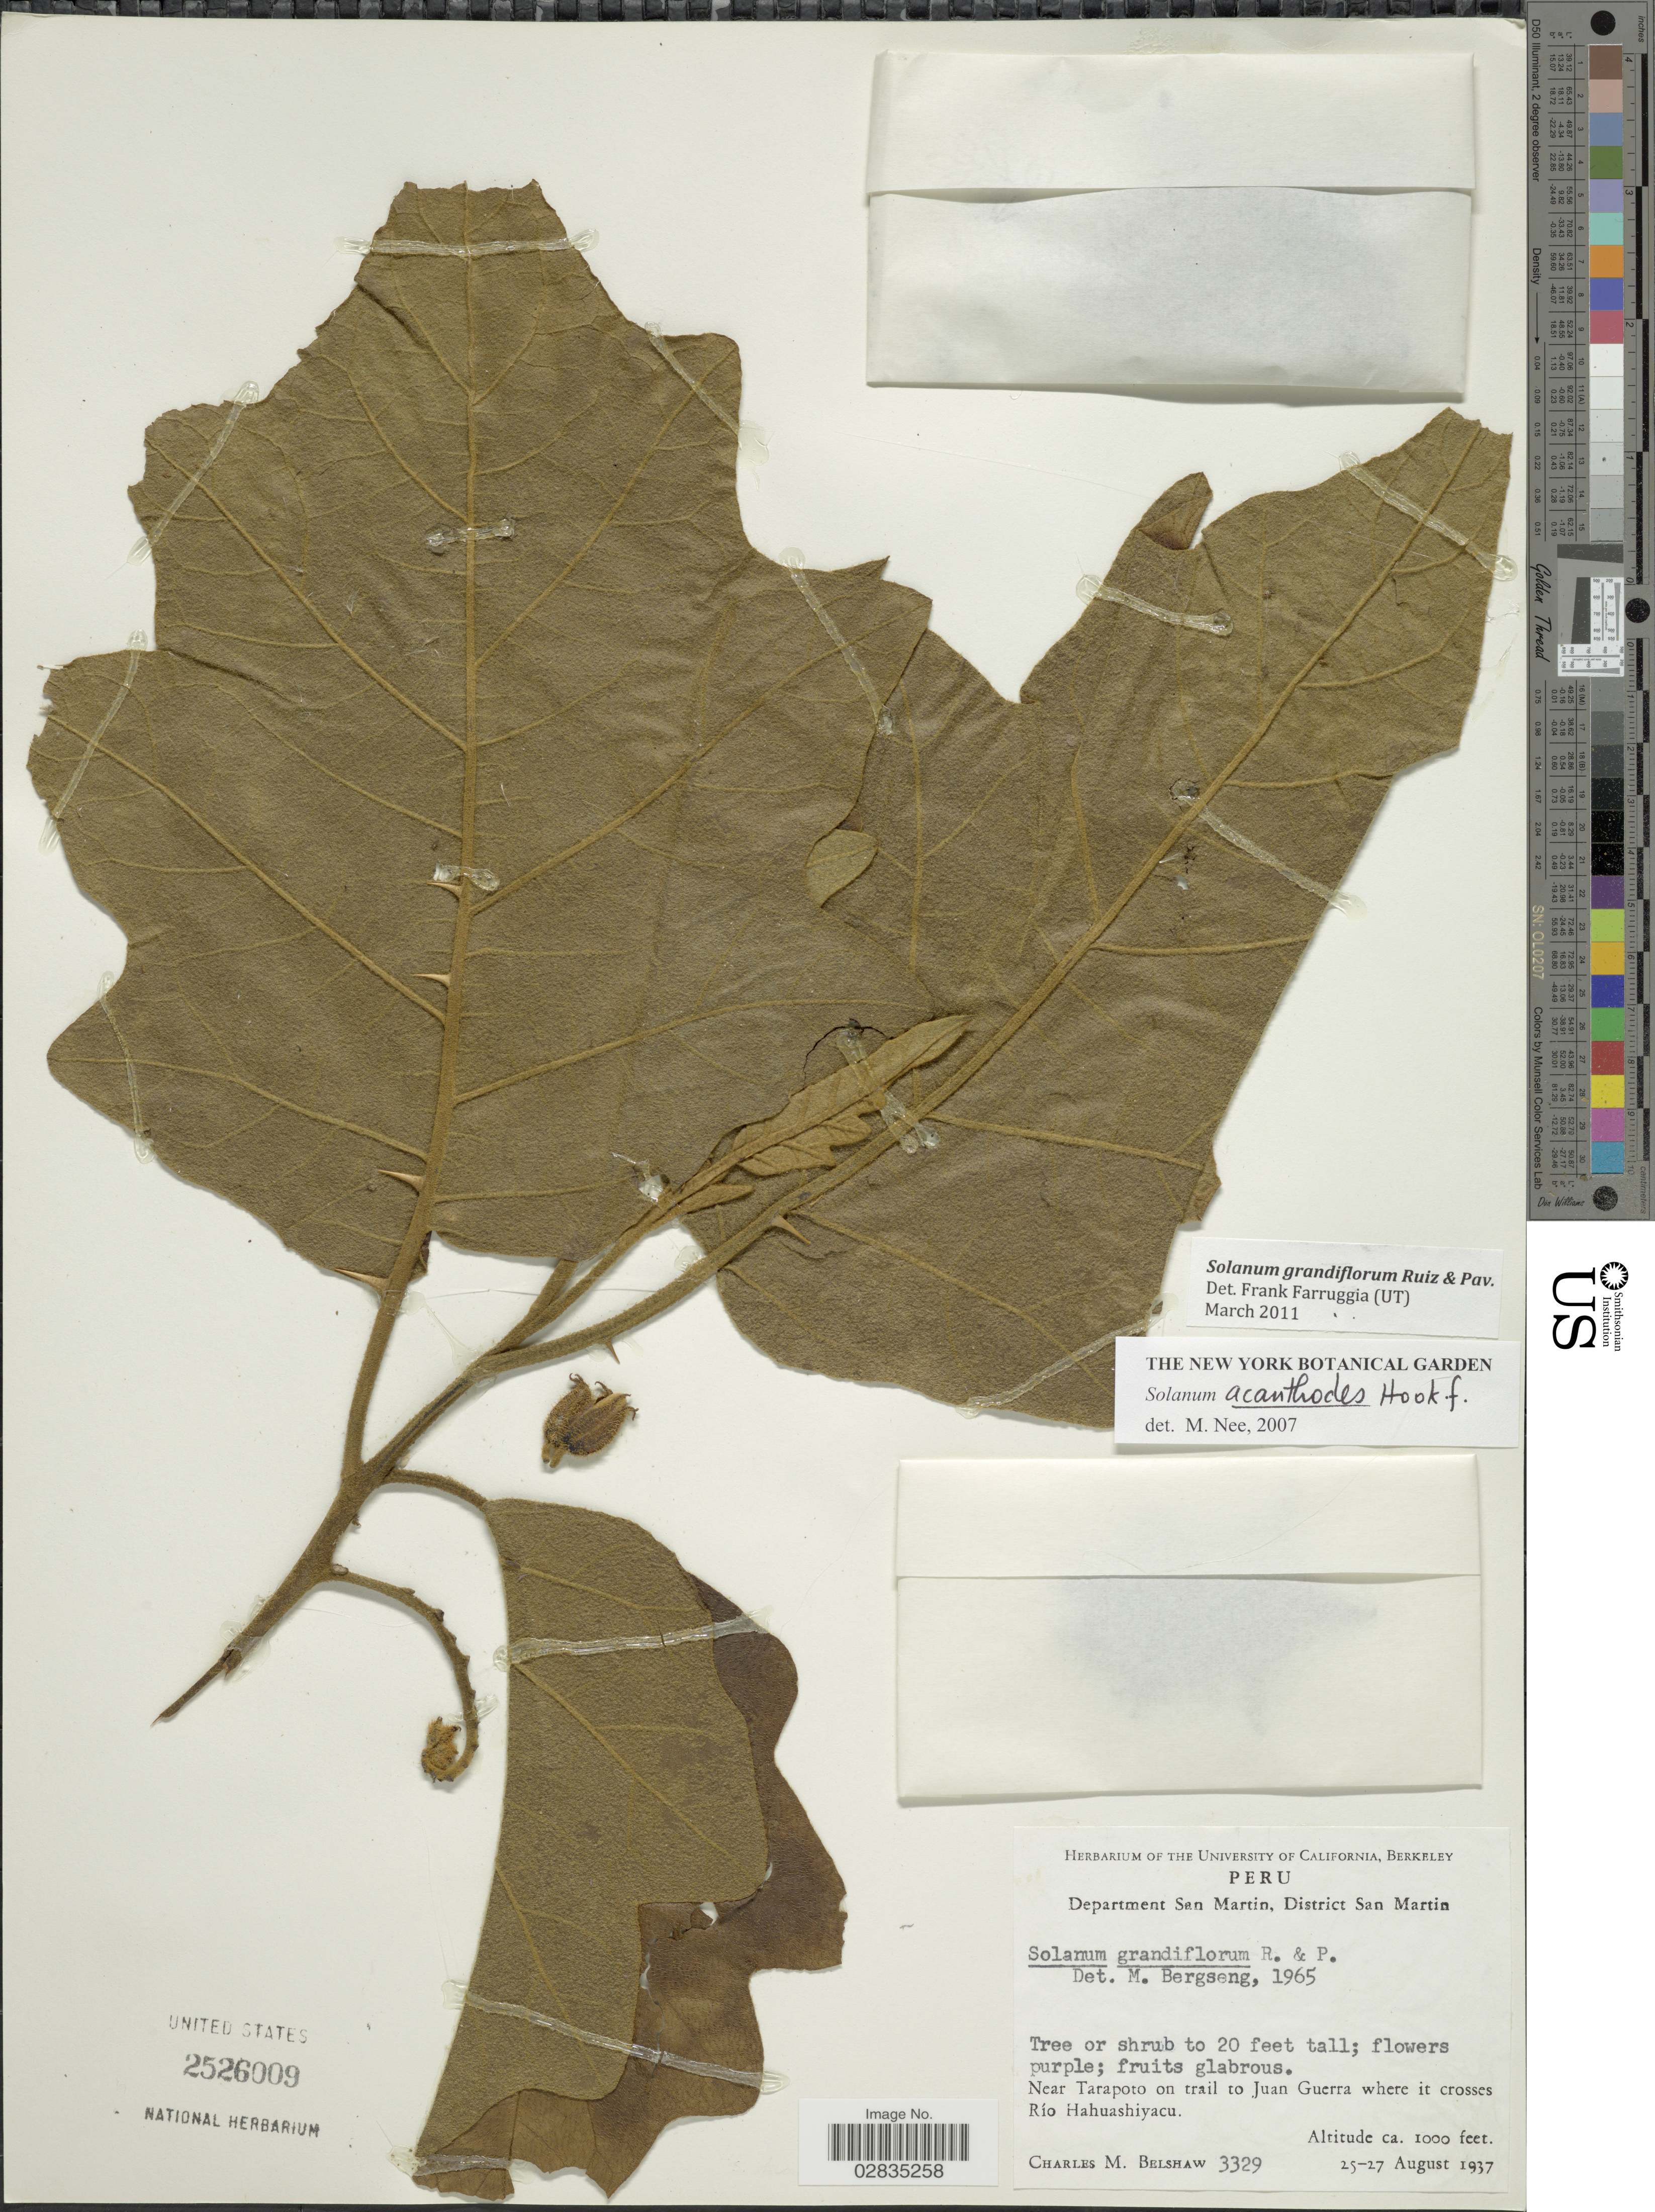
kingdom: Plantae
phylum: Tracheophyta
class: Magnoliopsida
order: Solanales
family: Solanaceae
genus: Solanum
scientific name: Solanum acanthodes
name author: Hook. f.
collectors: C. Shaw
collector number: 3329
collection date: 1937-07-25/1937-08-27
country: Peru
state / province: San Martín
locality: Department San Martin, District San Martin. Near Tarapoto on trail to Juan Guerra where it crosses Río Hahuashiyacu.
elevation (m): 305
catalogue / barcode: US 2526009